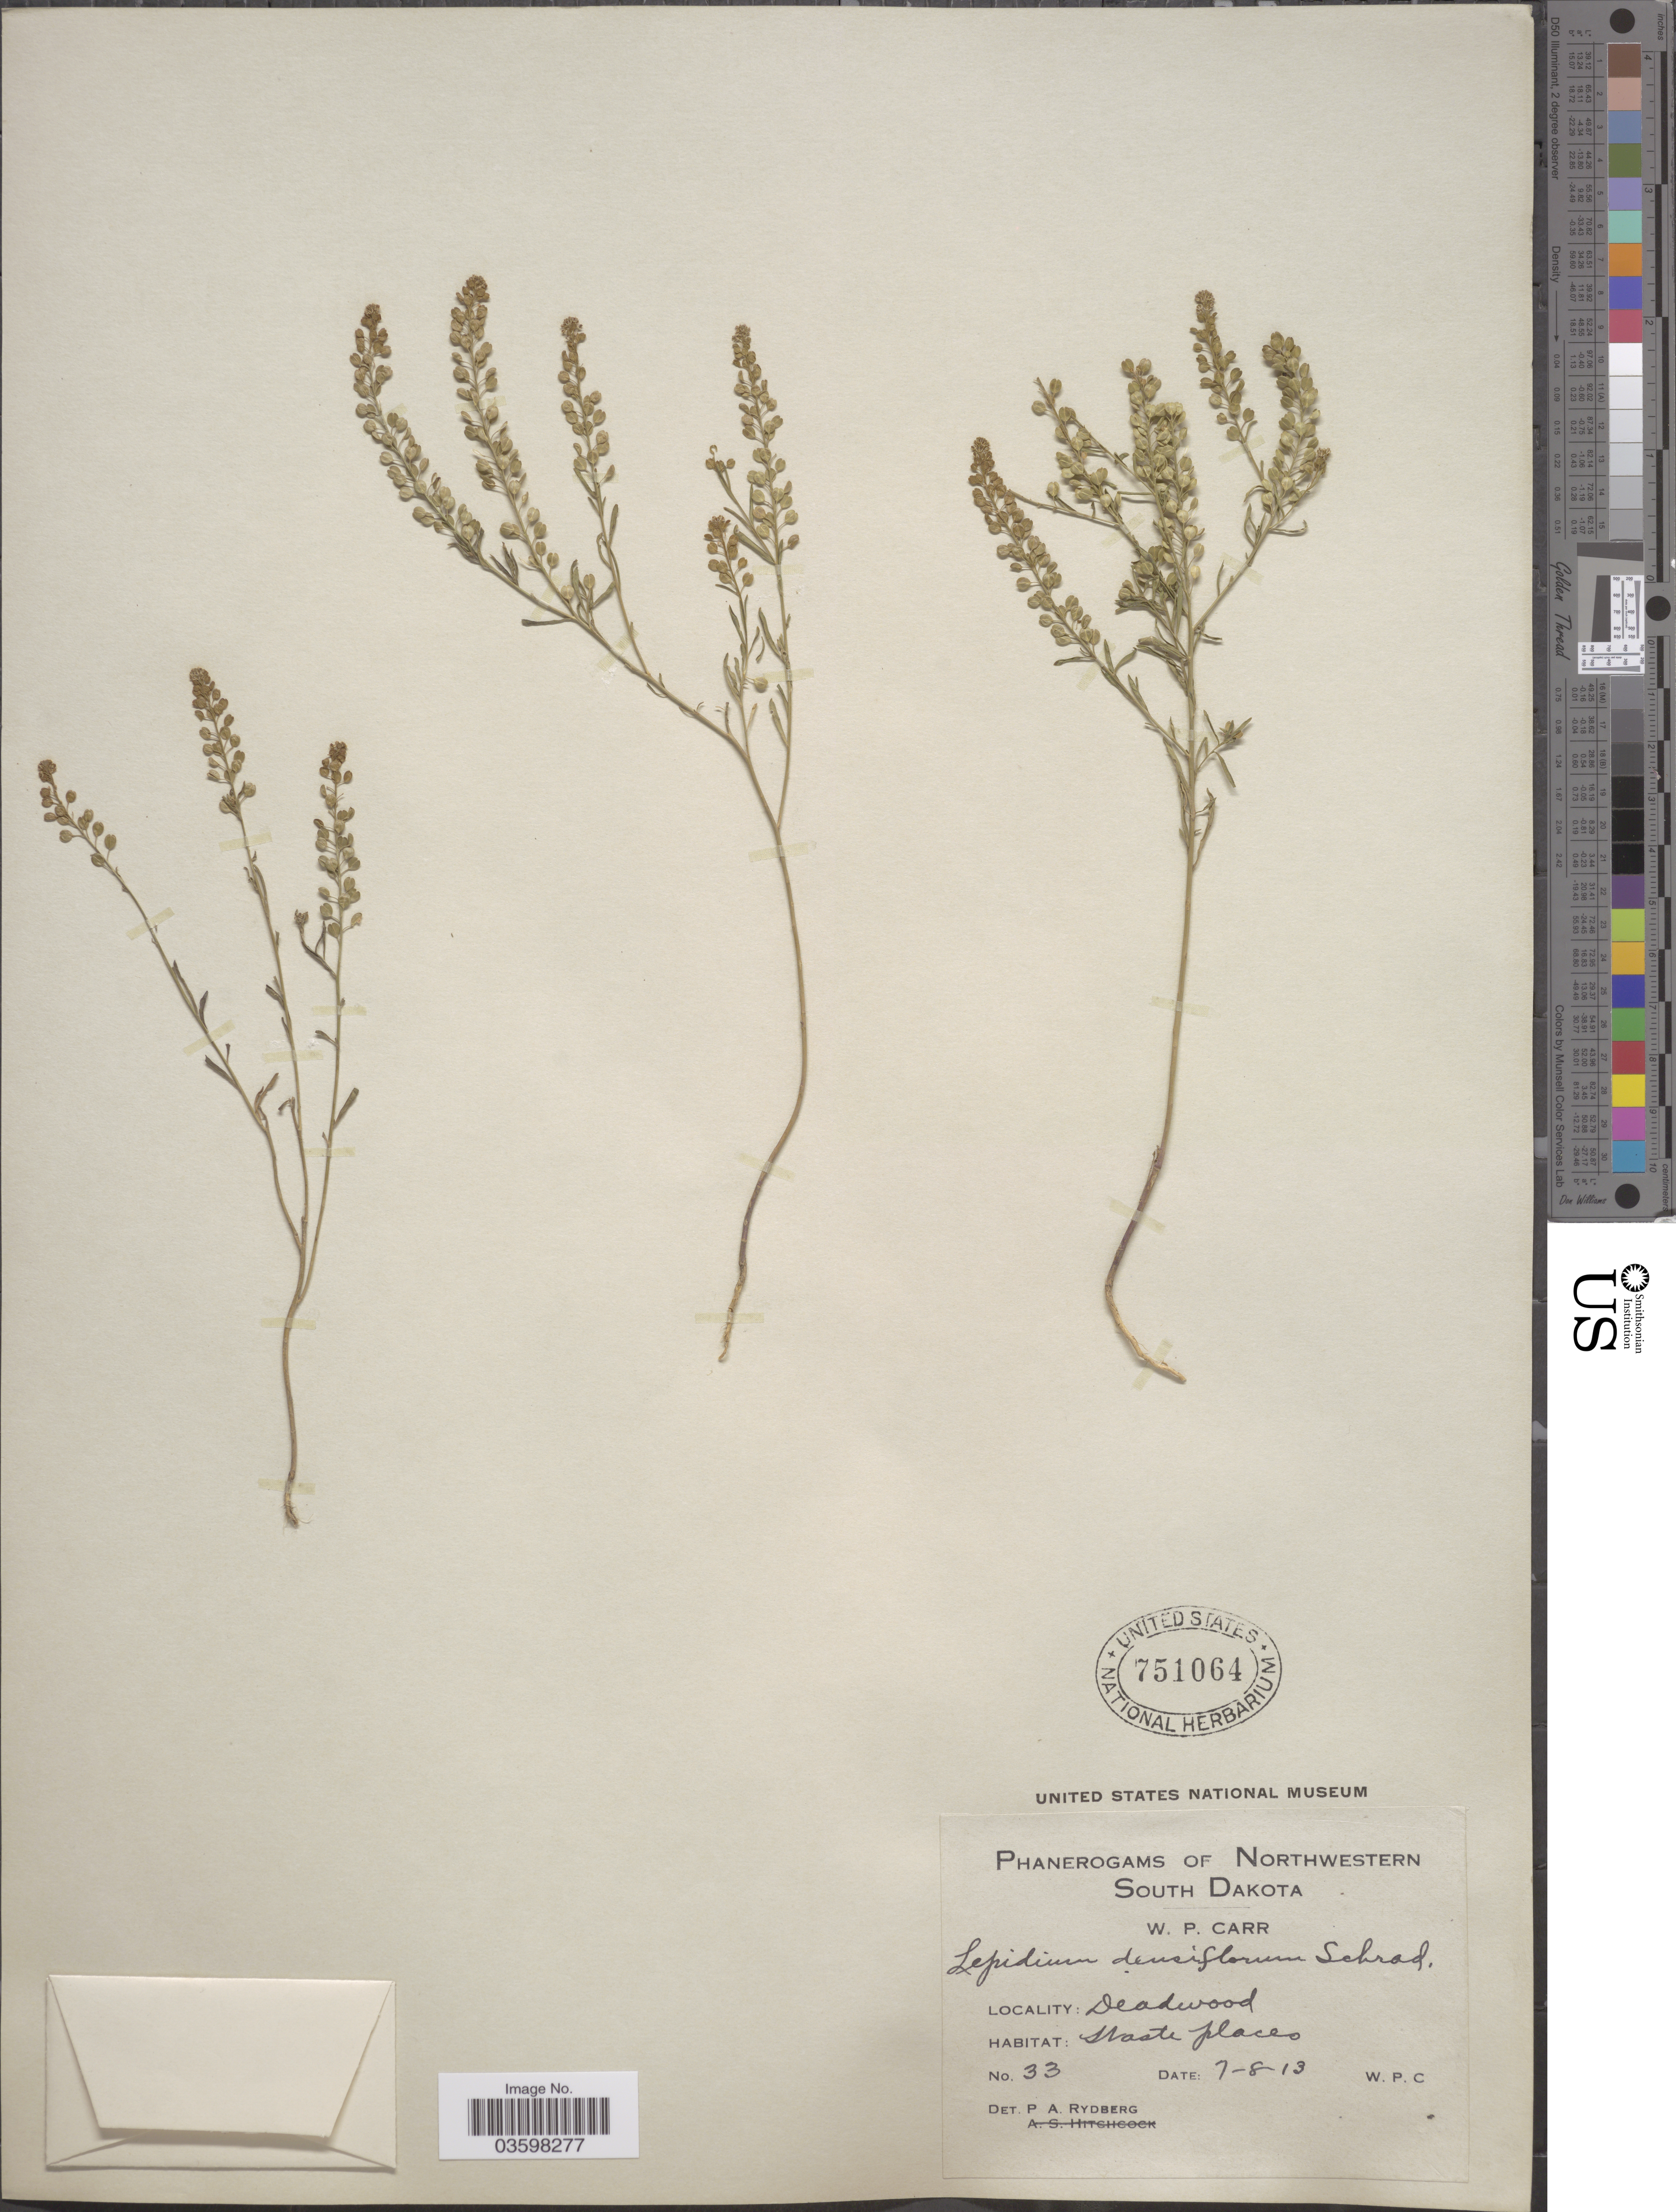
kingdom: Plantae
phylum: Tracheophyta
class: Magnoliopsida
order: Brassicales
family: Brassicaceae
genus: Lepidium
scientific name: Lepidium densiflorum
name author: Schrad.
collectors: W. Carr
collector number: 33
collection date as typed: Transcribed d/m/y: 8/7/13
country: United States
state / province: South Dakota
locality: Northwestern South Dakota. Deadwood.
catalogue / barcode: US 751064